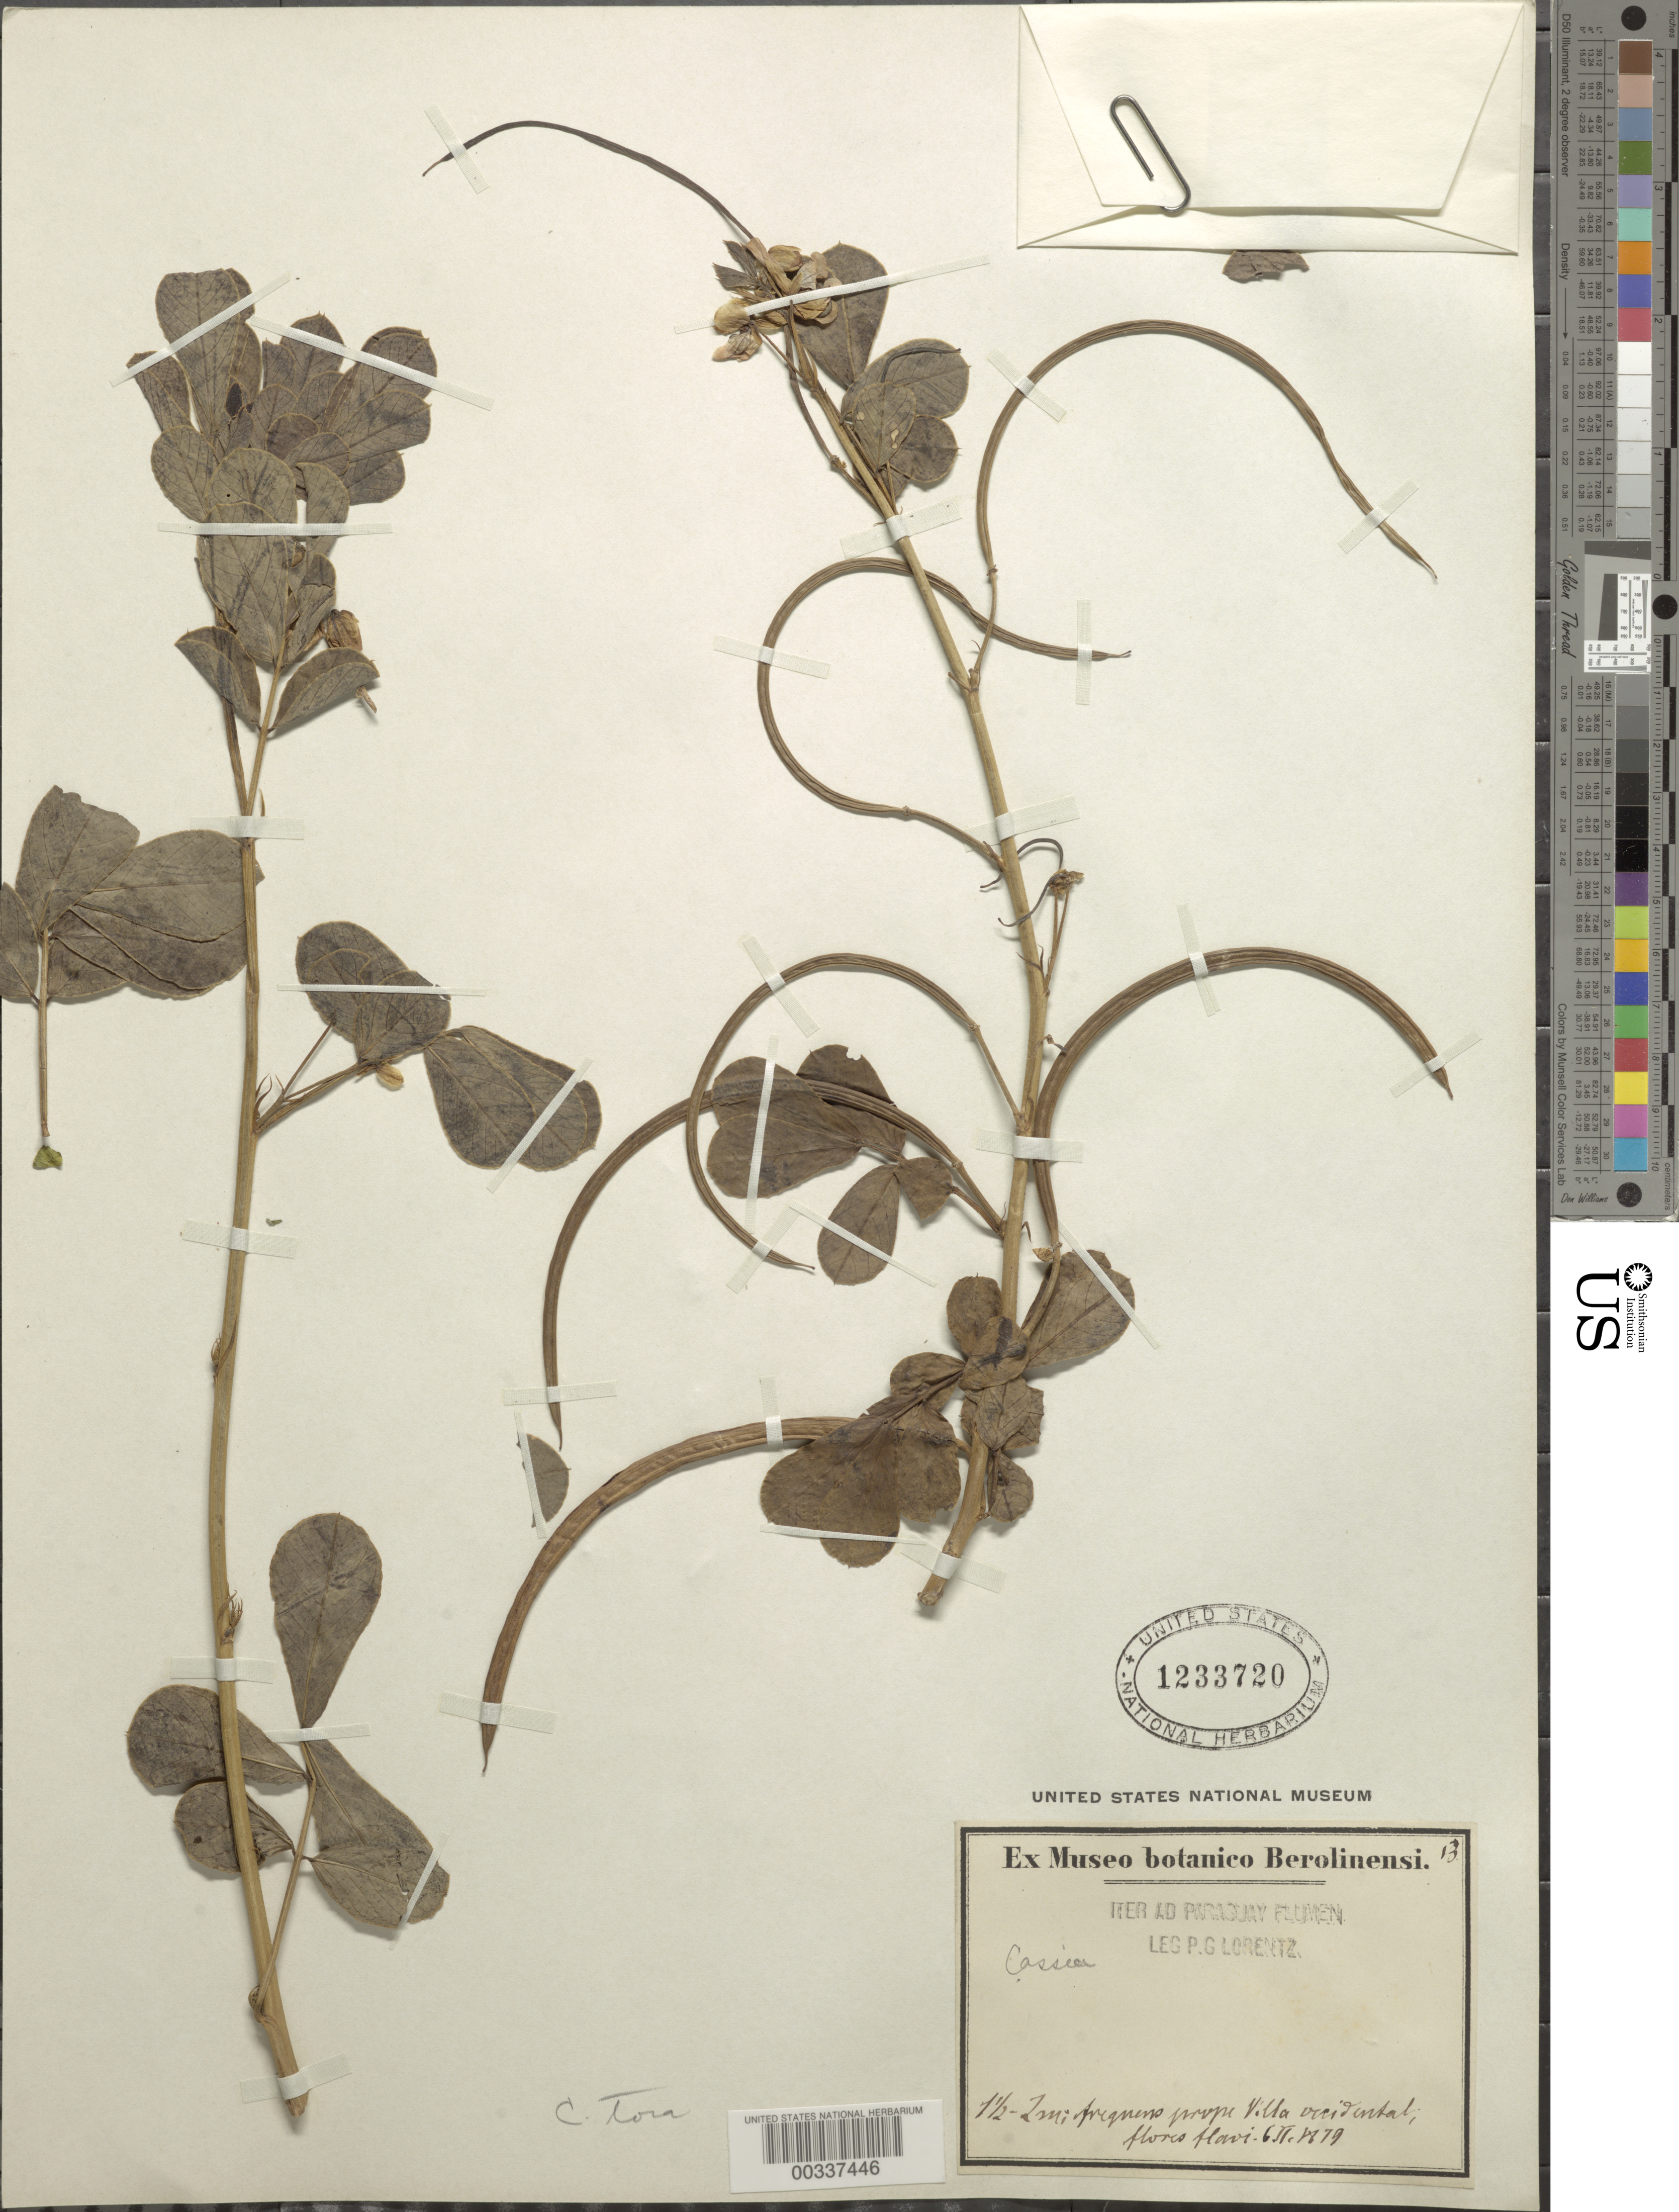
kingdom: Plantae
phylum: Tracheophyta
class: Magnoliopsida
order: Fabales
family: Fabaceae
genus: Senna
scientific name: Senna obtusifolia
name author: (L.) H.S. Irwin & Barneby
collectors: P. G. Lorentz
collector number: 13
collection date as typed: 06 Feb 1879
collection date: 1879-02-06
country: Paraguay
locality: Near villa occidental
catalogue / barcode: US 1233720